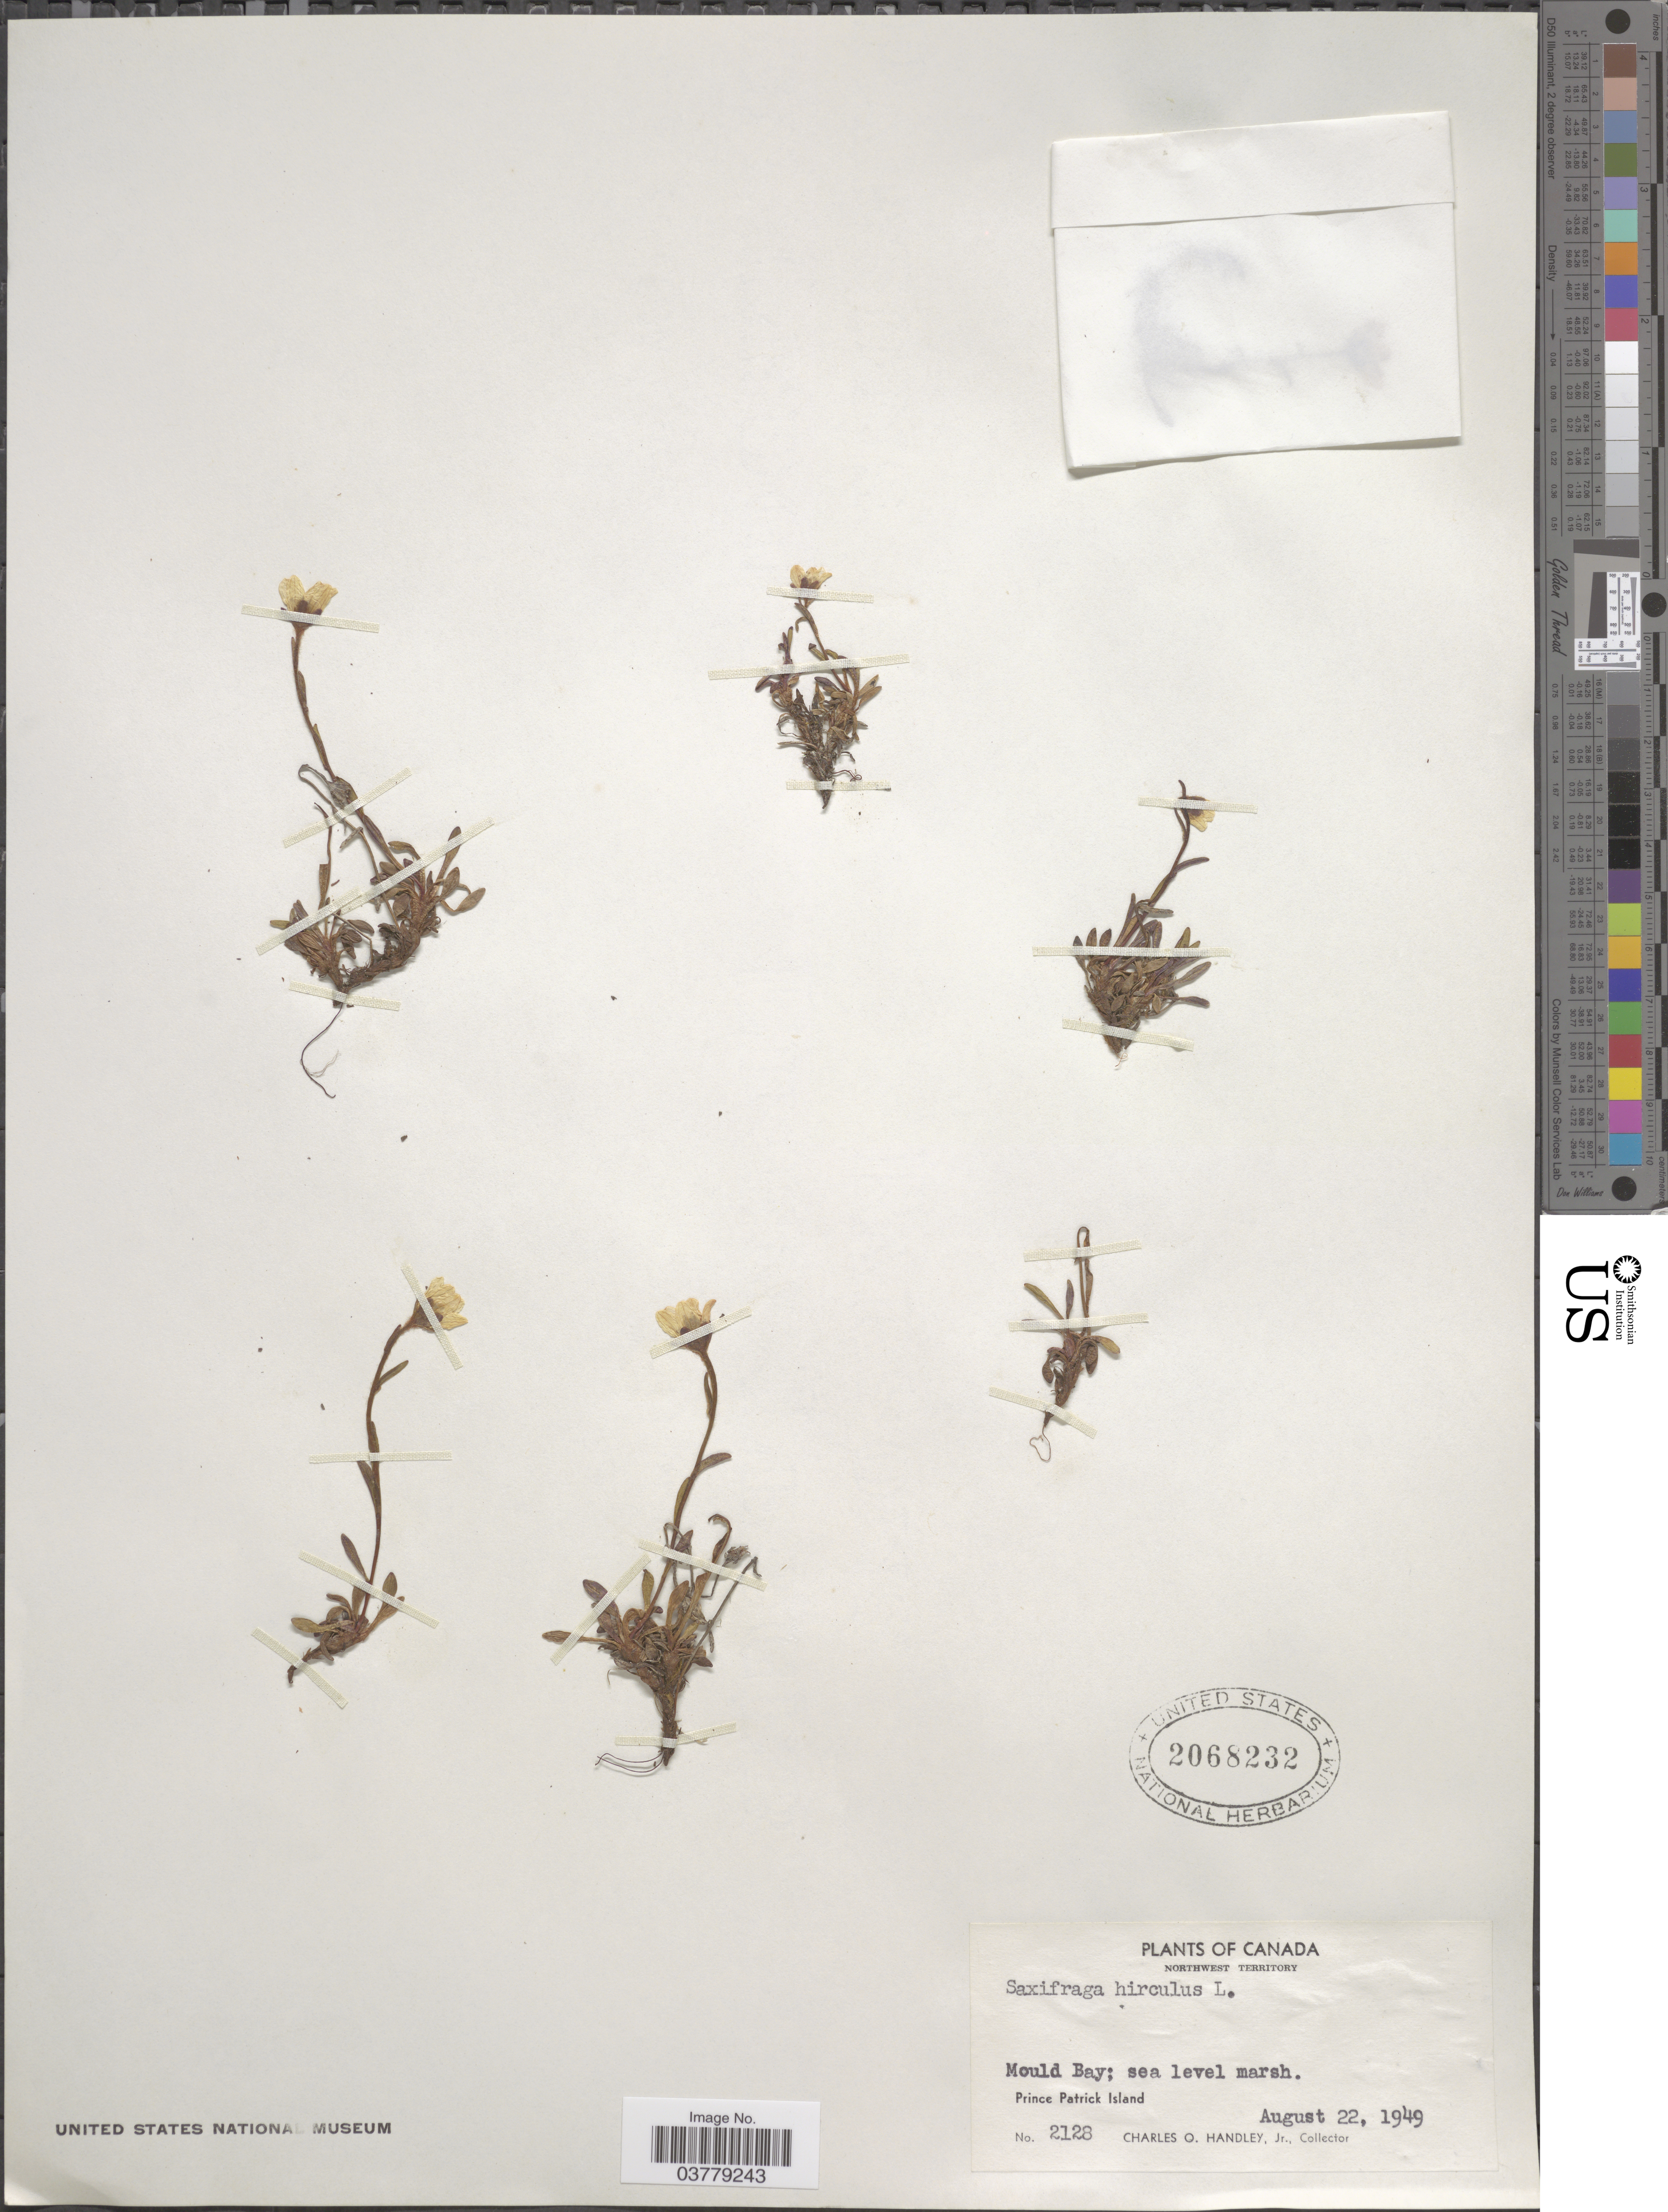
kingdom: Plantae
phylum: Tracheophyta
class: Magnoliopsida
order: Saxifragales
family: Saxifragaceae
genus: Saxifraga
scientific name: Saxifraga hirculus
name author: L.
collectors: C. Handley Jr.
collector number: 2128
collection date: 1949-08-22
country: Canada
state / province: Northwest Territories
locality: Northwest Territory. Mould Bay. Prince Patrick Island.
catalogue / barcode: US 2068232